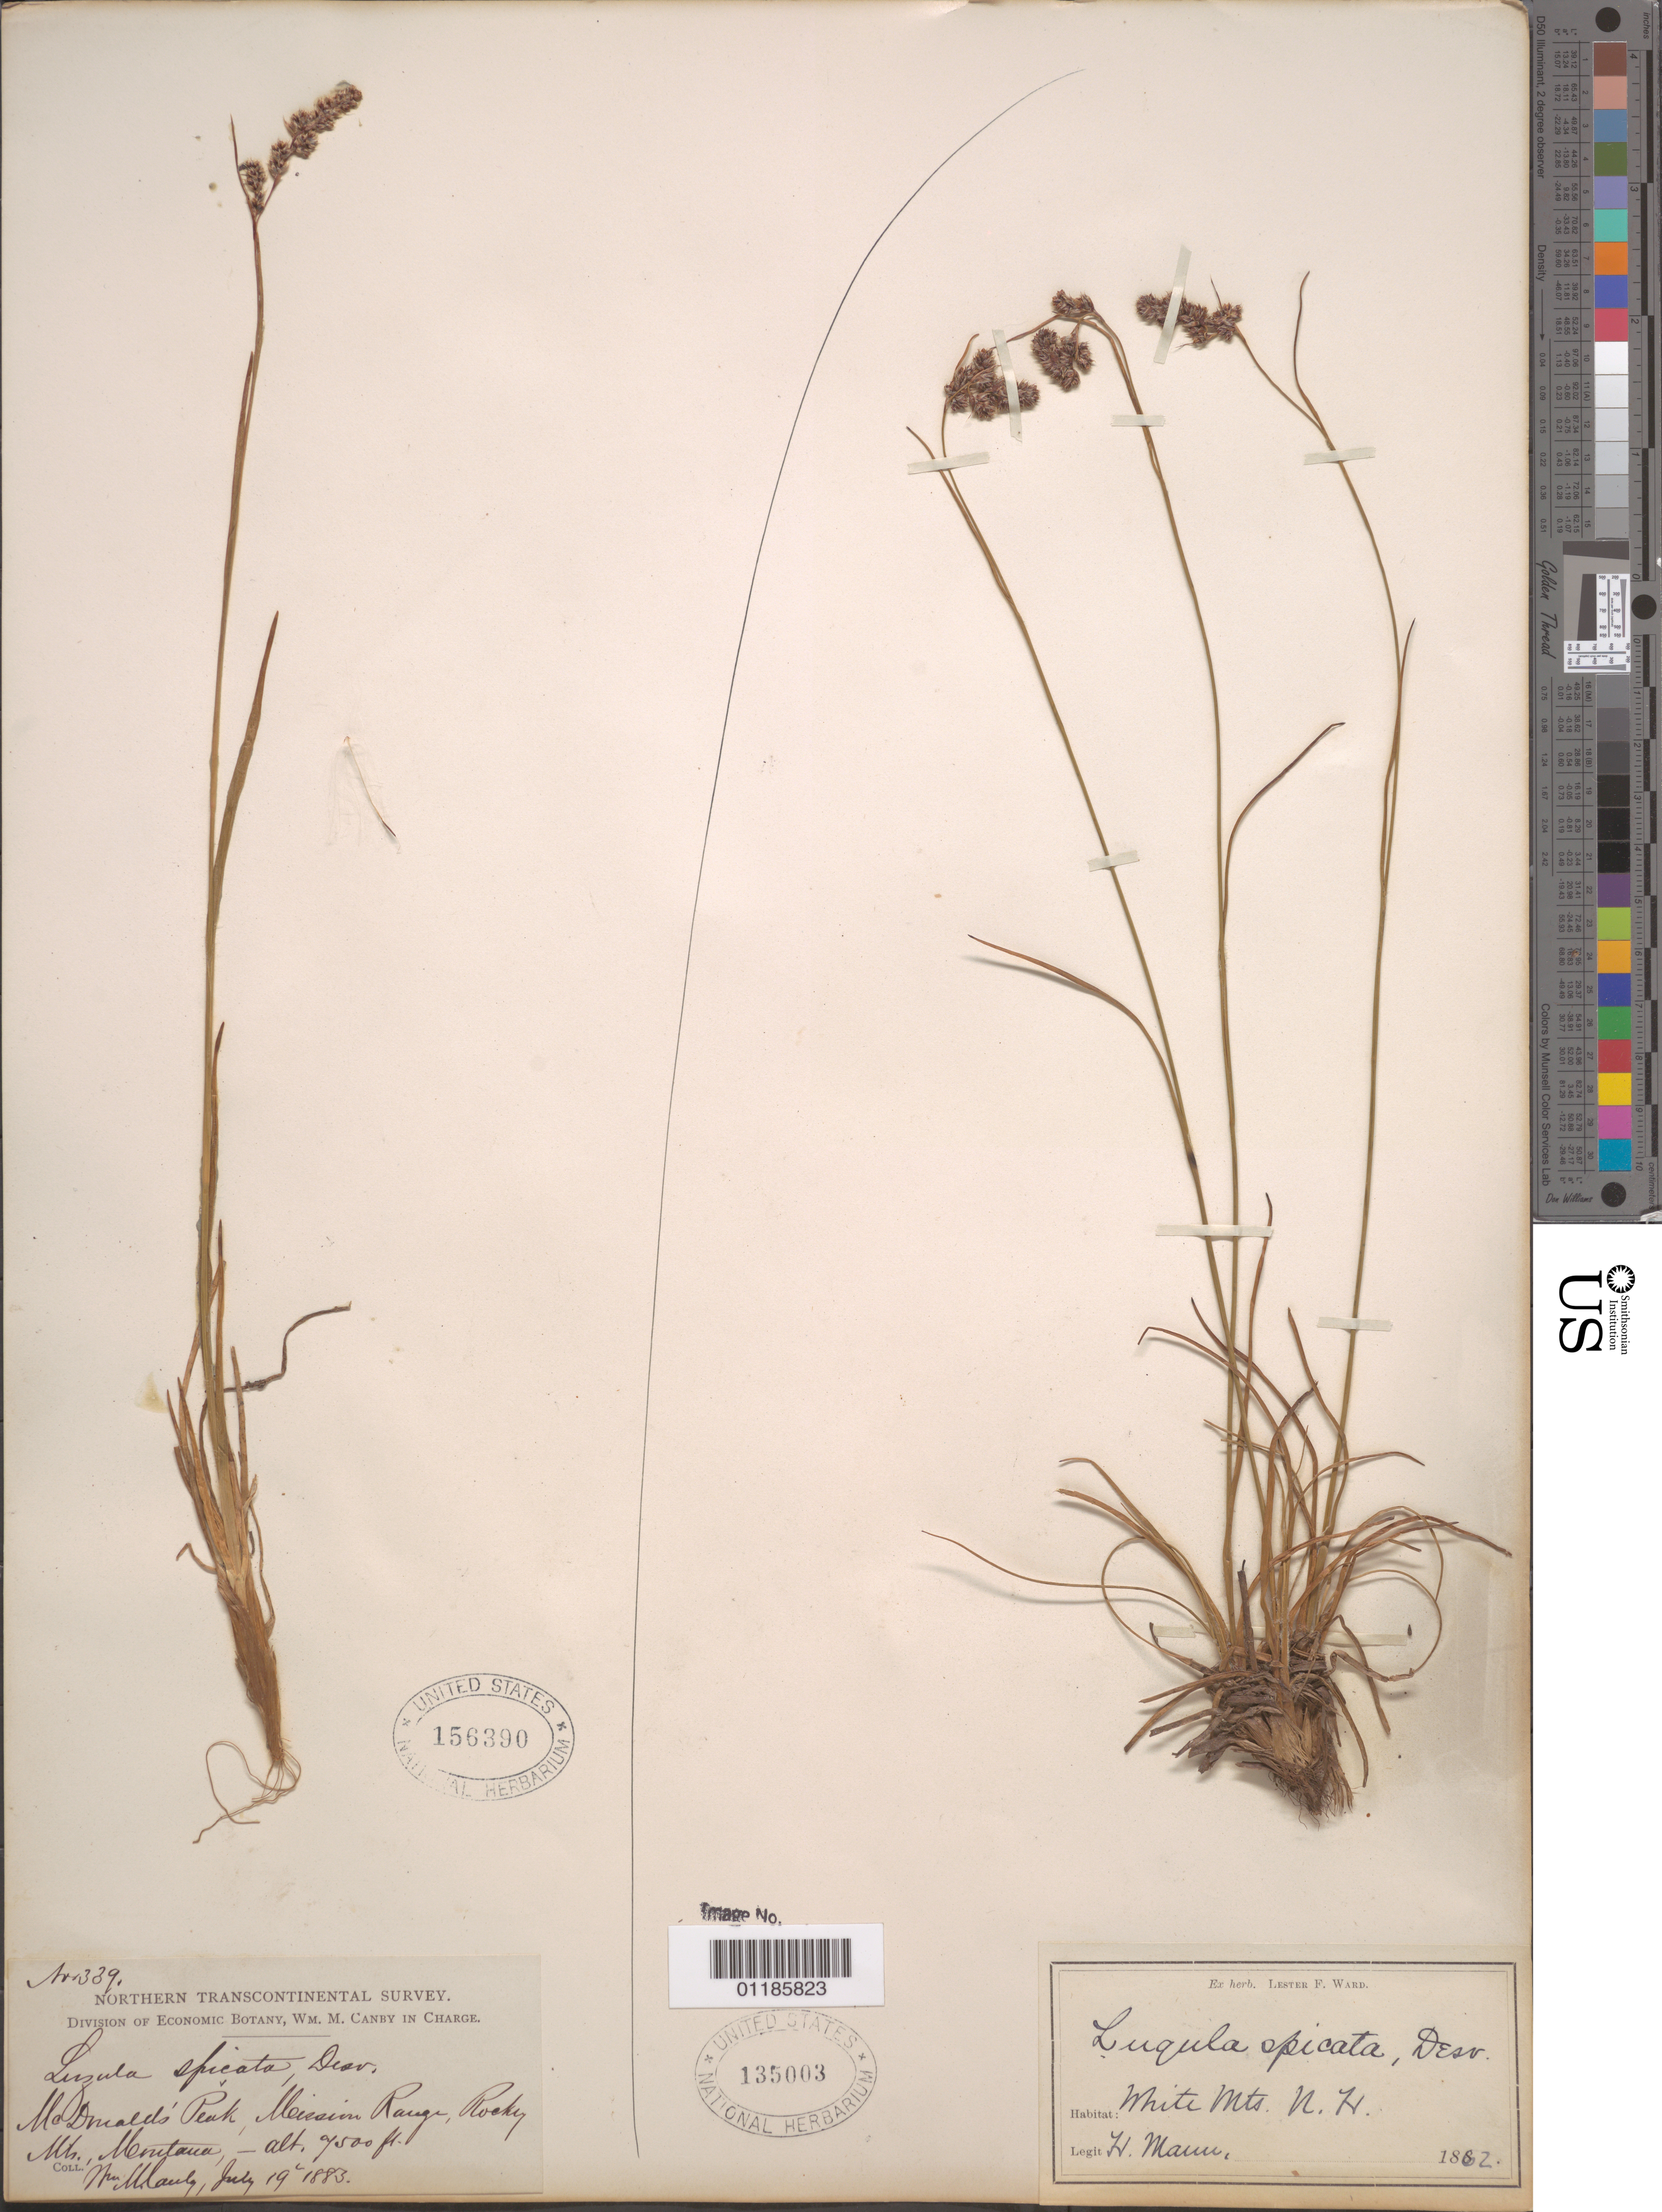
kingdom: Plantae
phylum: Tracheophyta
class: Liliopsida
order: Poales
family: Juncaceae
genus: Luzula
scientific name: Luzula spicata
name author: (L.) DC.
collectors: W. M. Canby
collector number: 339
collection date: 1883-07-19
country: United States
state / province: Montana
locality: Mc Donald's Peak, Mission Range, Rocky Mts.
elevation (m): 2286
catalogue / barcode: US 156390